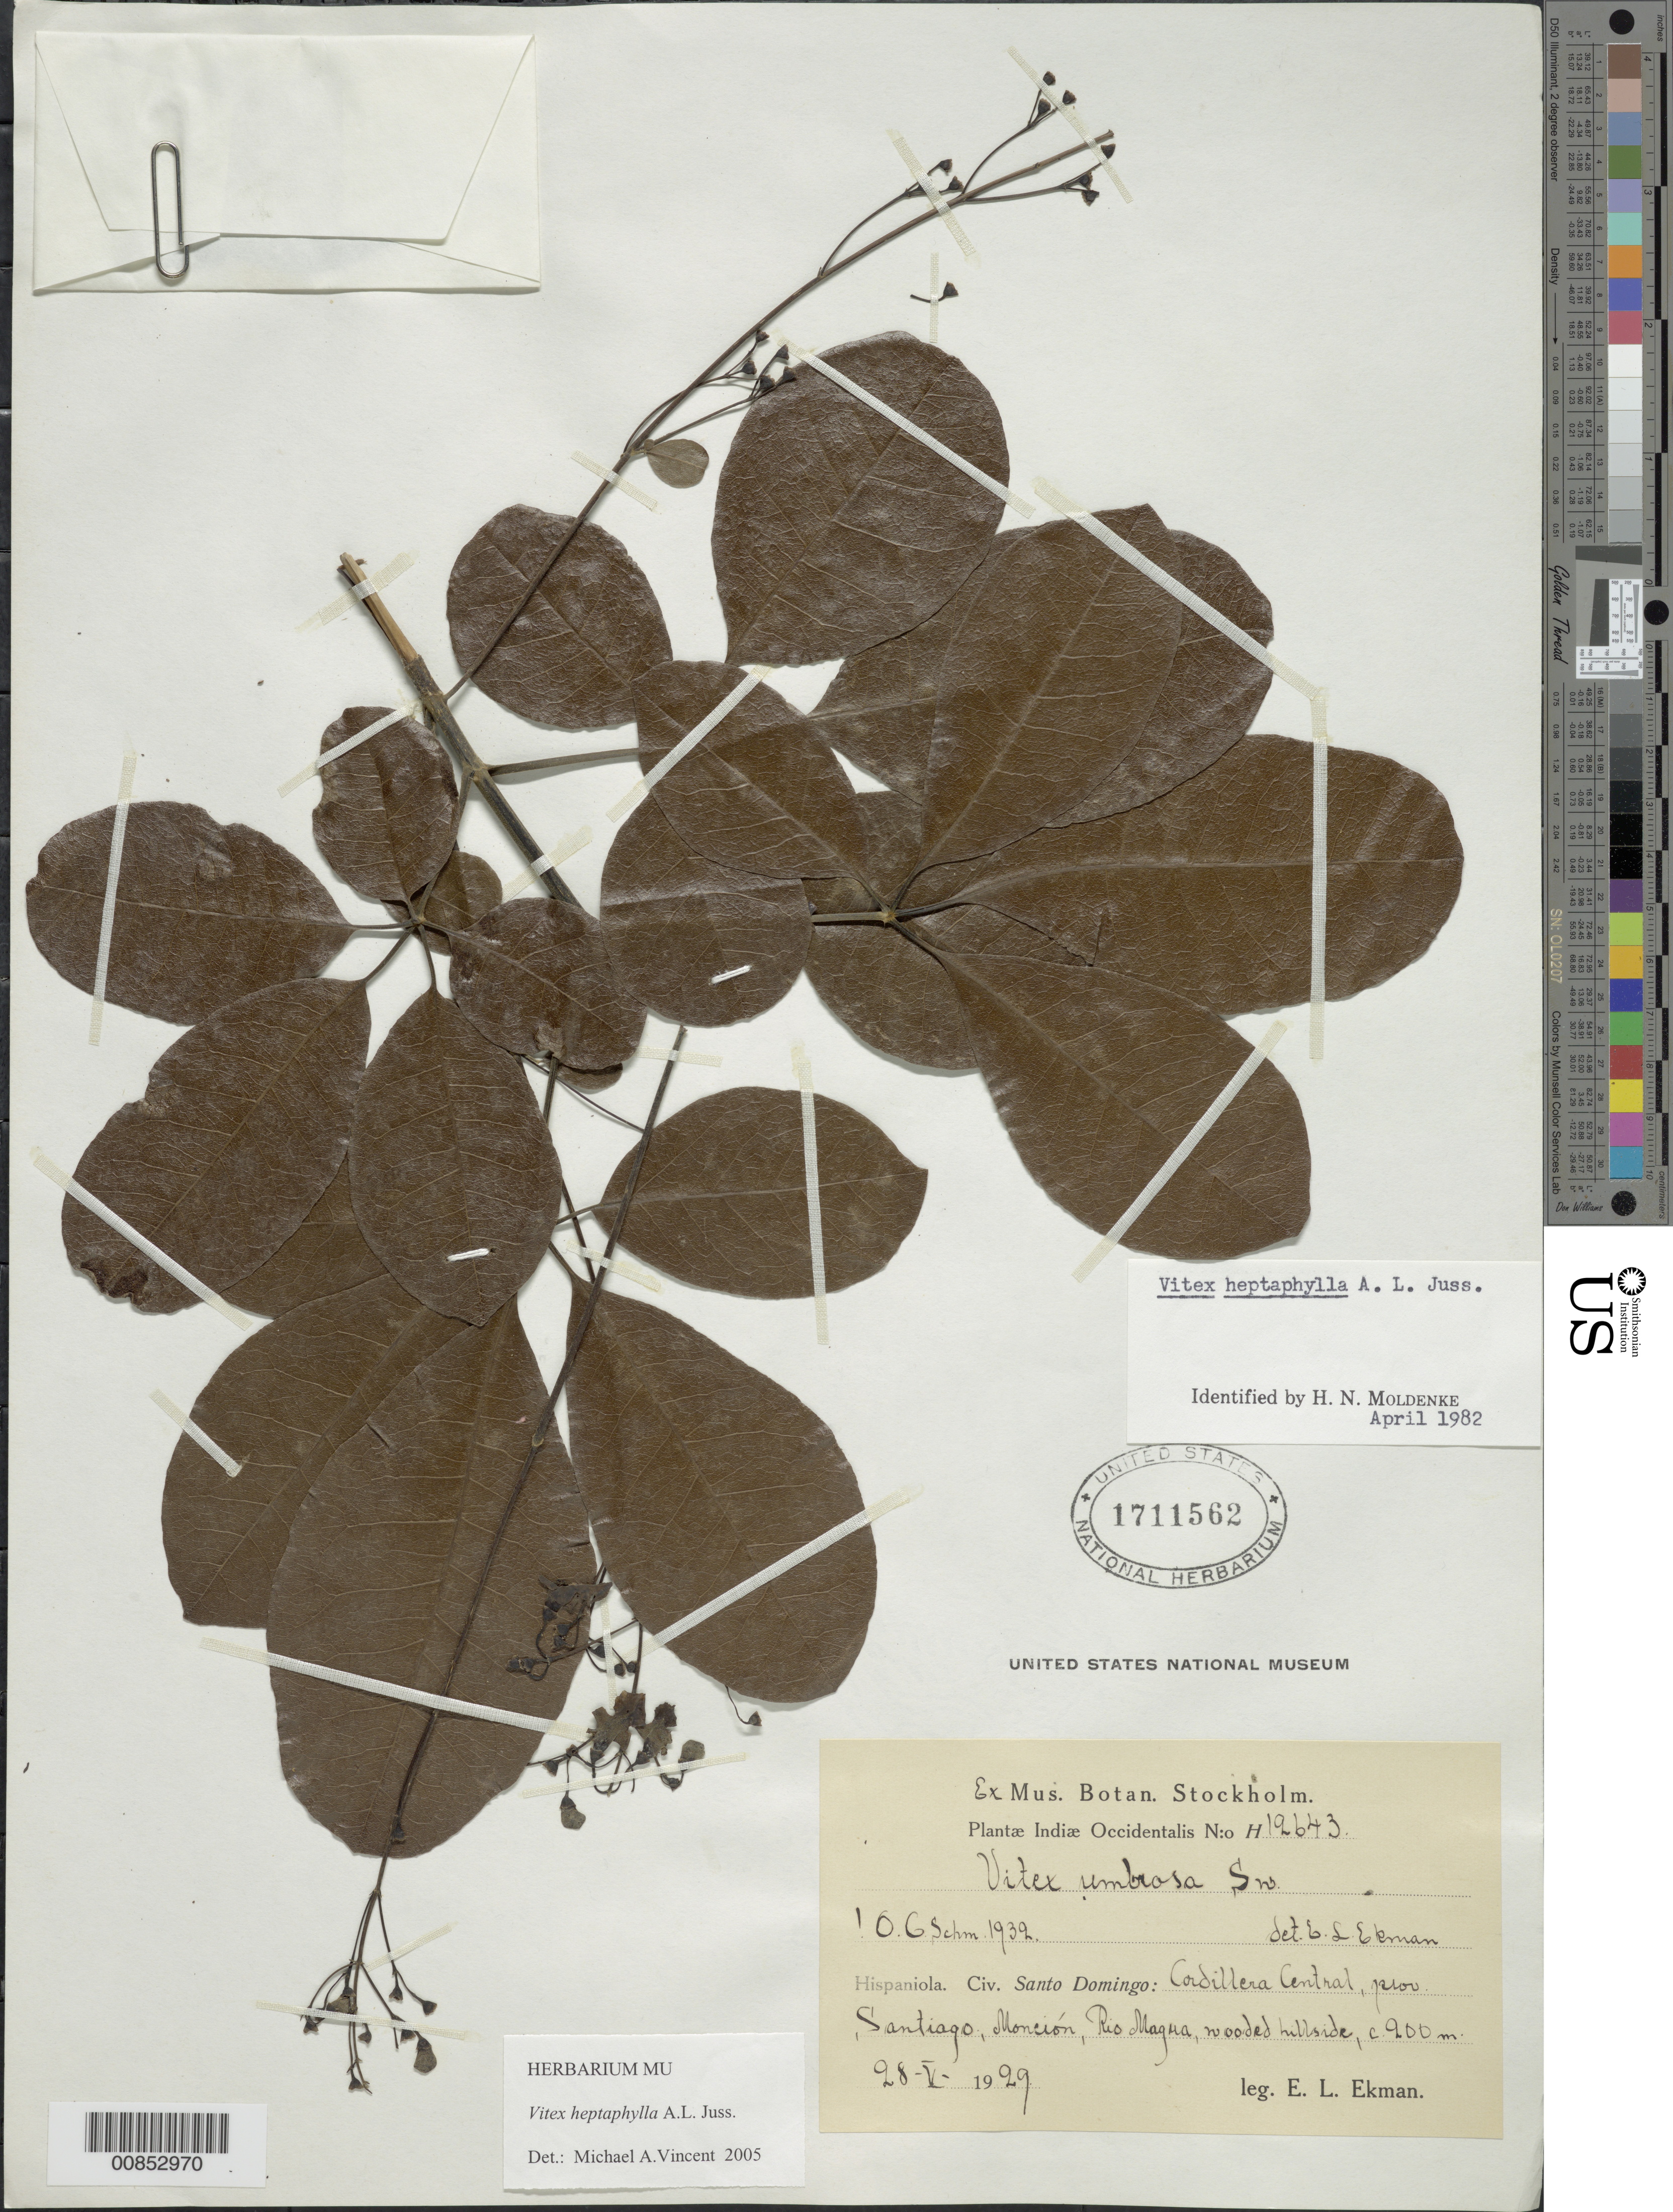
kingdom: Plantae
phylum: Tracheophyta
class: Magnoliopsida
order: Lamiales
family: Lamiaceae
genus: Vitex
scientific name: Vitex heptaphylla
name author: A. Juss.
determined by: Vincent, Michael A.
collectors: E. L. Ekman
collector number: H 12643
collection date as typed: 28 May 1929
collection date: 1929-05-28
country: Dominican Republic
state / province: Santiago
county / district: Monción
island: Hispaniola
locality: Cordillera Central, Rio Magua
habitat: Wooded hillside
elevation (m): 200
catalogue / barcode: US 1711562